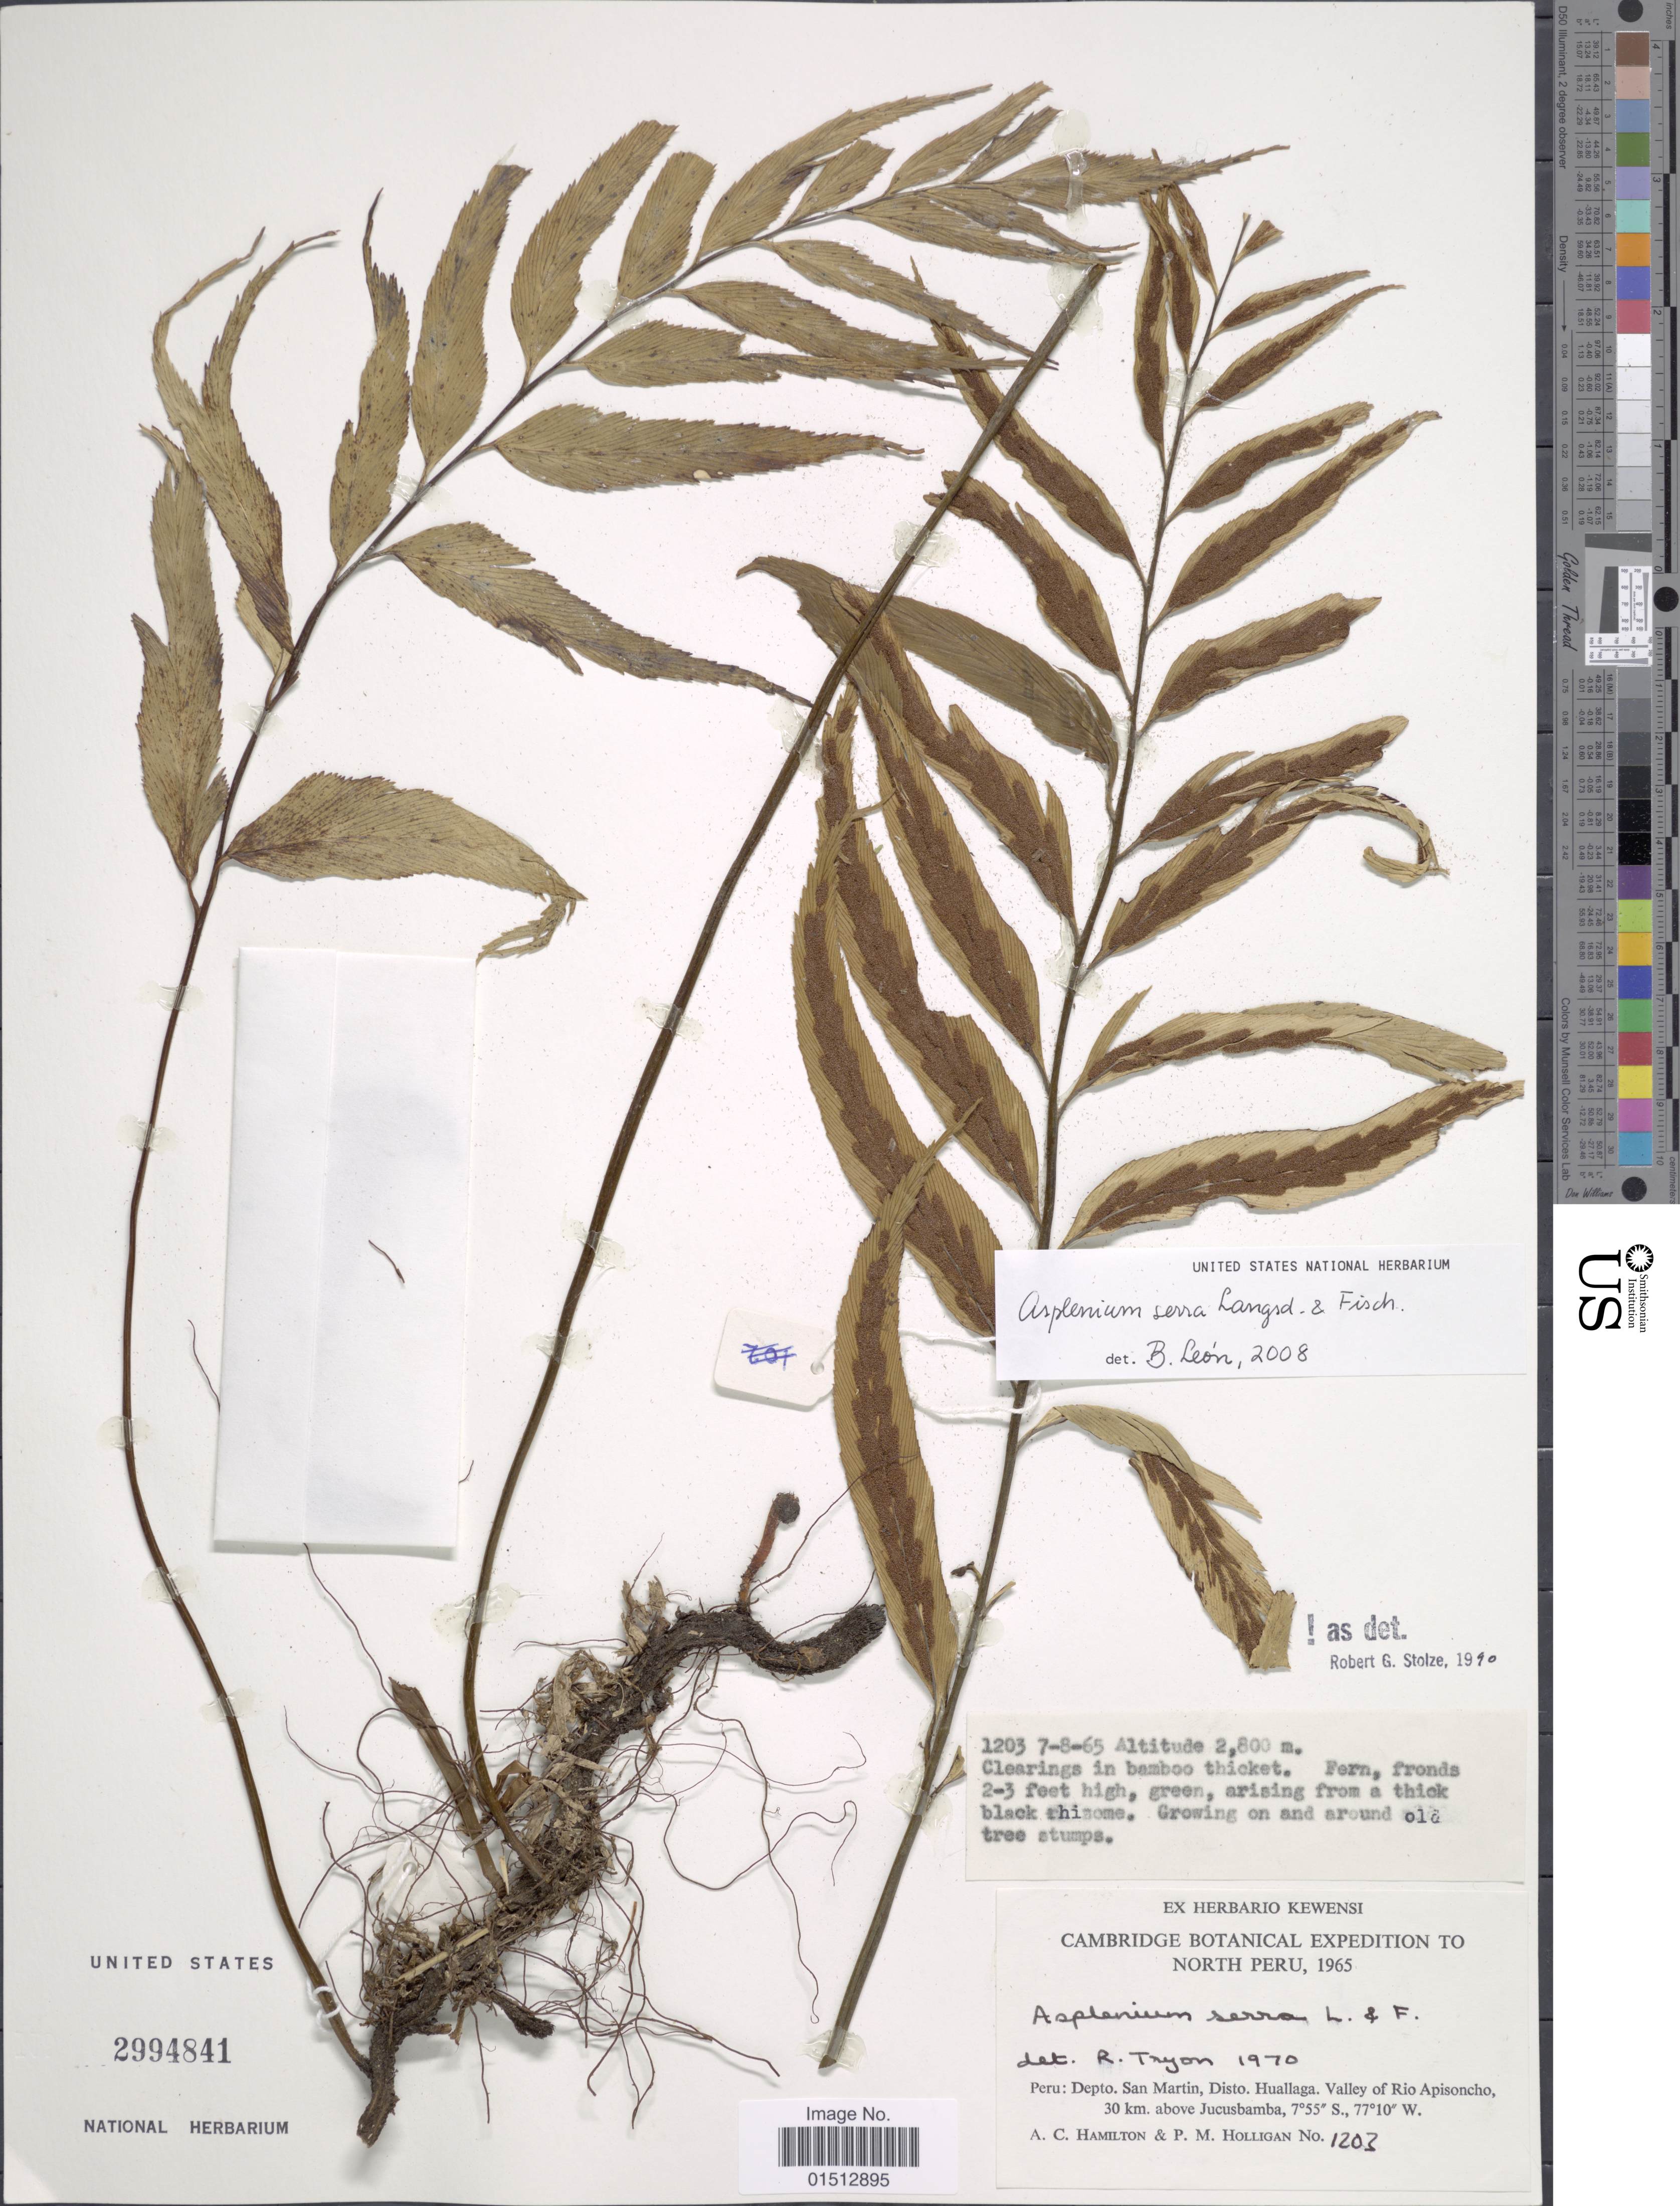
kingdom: Plantae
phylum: Tracheophyta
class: Polypodiopsida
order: Polypodiales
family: Aspleniaceae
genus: Asplenium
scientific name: Asplenium serra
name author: Langsd. & Fisch.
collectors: A. Hamilton & P. Holligan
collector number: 1203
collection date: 1965-08-07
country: Peru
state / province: San Martín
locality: North Peru, Peru: Depto. San Martin, Disto.Huallaga. Valley of Rio Apisoncho, 30 km. above Jucusbamba.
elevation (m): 2800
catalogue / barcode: US 2994841